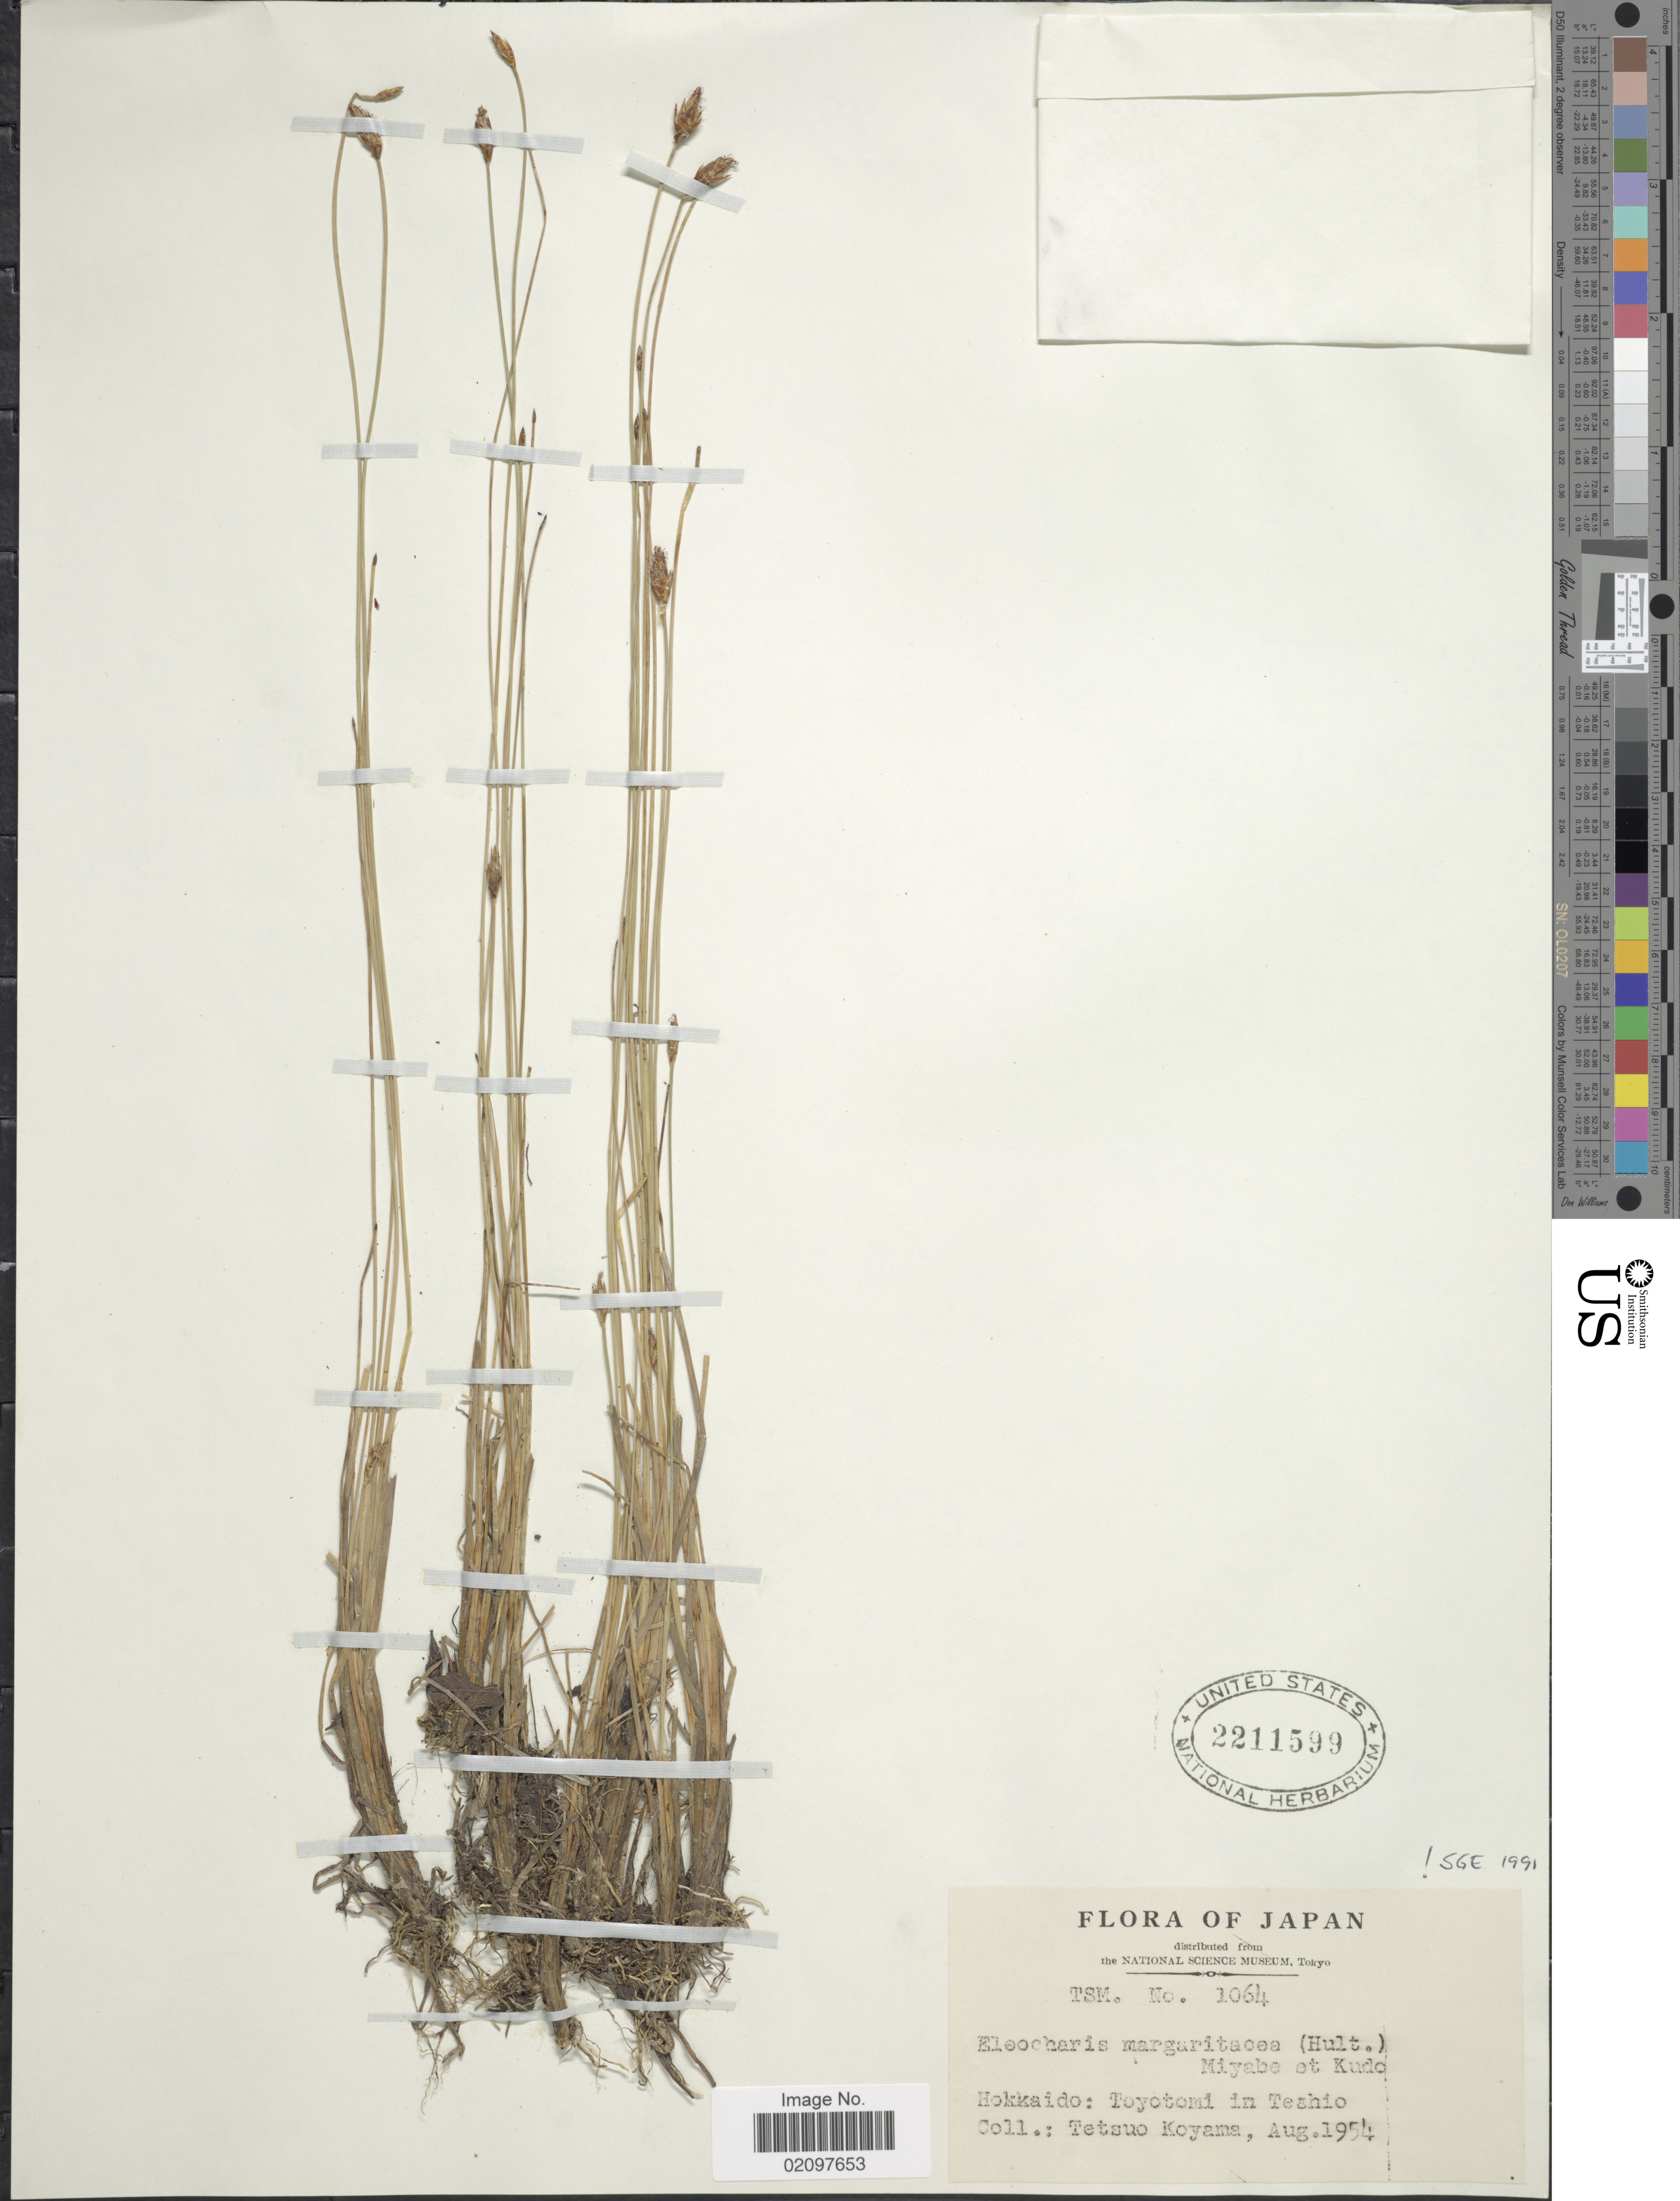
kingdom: Plantae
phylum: Tracheophyta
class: Liliopsida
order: Poales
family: Cyperaceae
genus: Eleocharis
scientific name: Eleocharis margaritacea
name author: (Hultén) Miyabe & Kudô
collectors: T. Koyama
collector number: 1064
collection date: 1954-08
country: Japan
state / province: Hokkaidō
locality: Hokkaido: Toyotomi in Teshio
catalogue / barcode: US 2211599